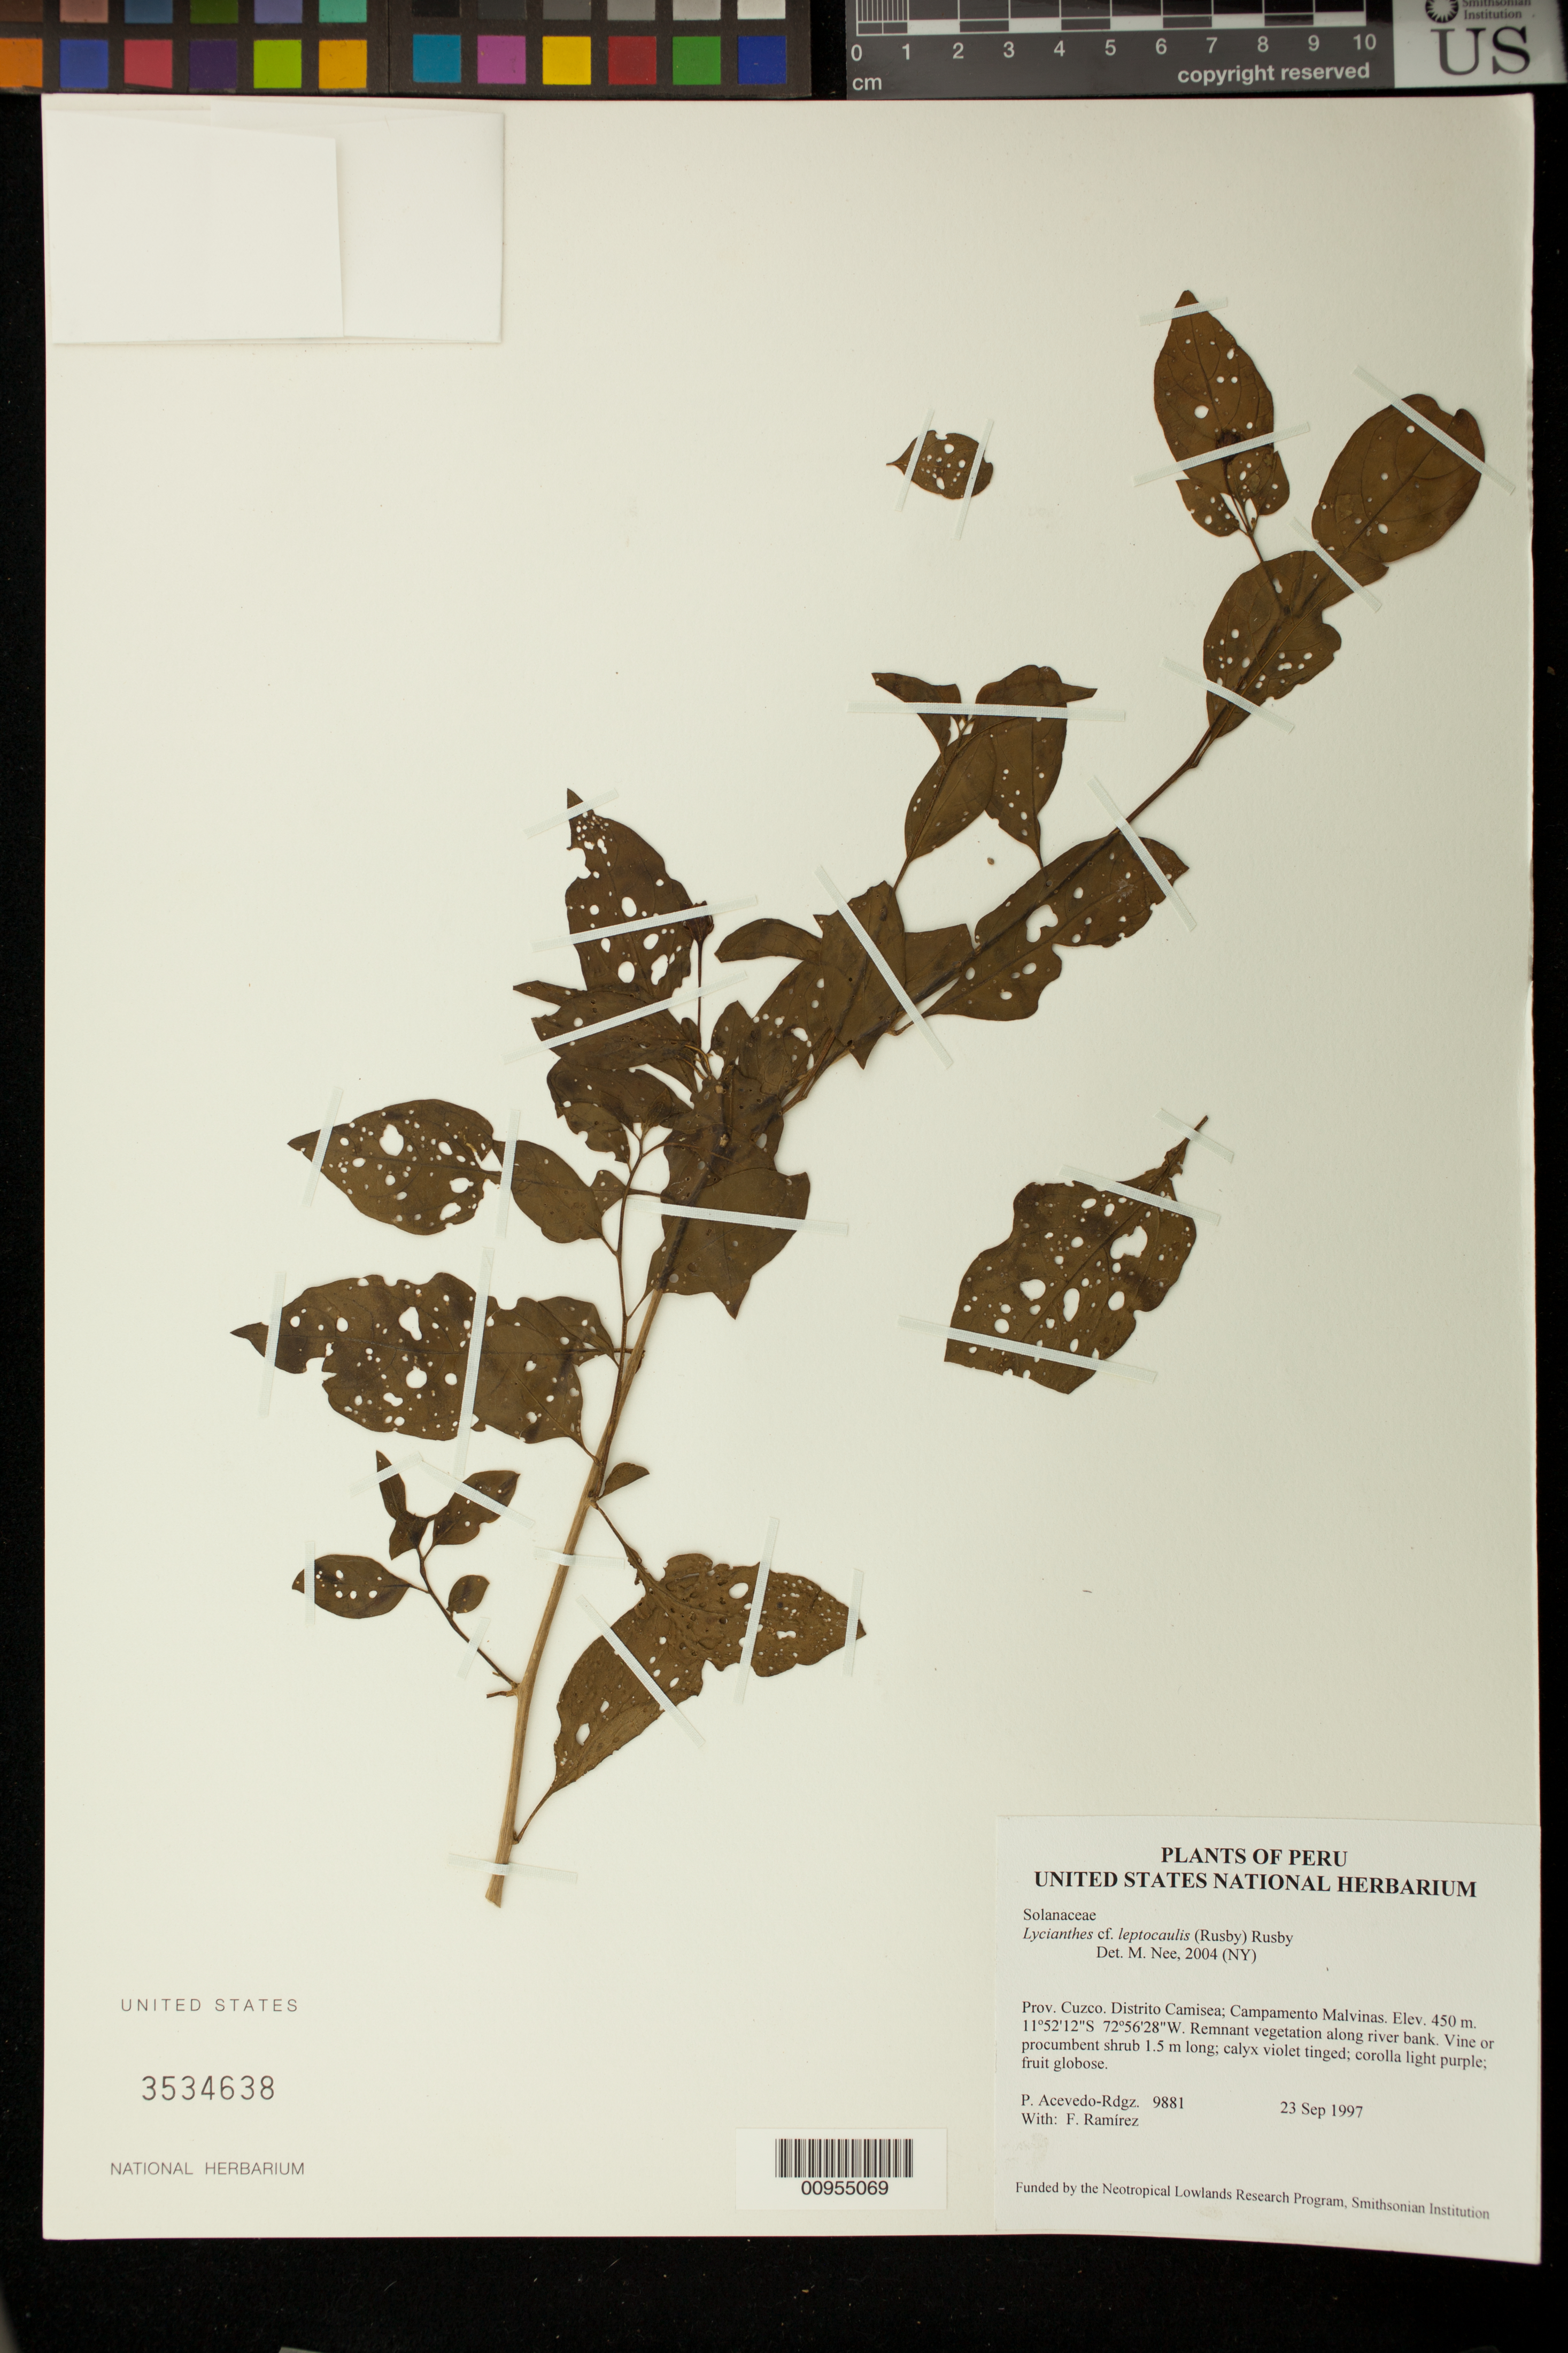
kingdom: Plantae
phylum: Tracheophyta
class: Magnoliopsida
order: Solanales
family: Solanaceae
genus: Lycianthes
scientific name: Lycianthes leptocaulis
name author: (Rusby) Rusby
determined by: Nee, Michael H.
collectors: P. Acevedo-Rodr. & F. Ramirez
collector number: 9881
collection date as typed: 23 Sep 1997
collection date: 1997-09-23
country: Peru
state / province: Cusco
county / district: Cusco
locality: Distrito Camisea; Campamento Malvinas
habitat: Remnant vegetation along river bank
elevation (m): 450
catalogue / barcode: US 3534638